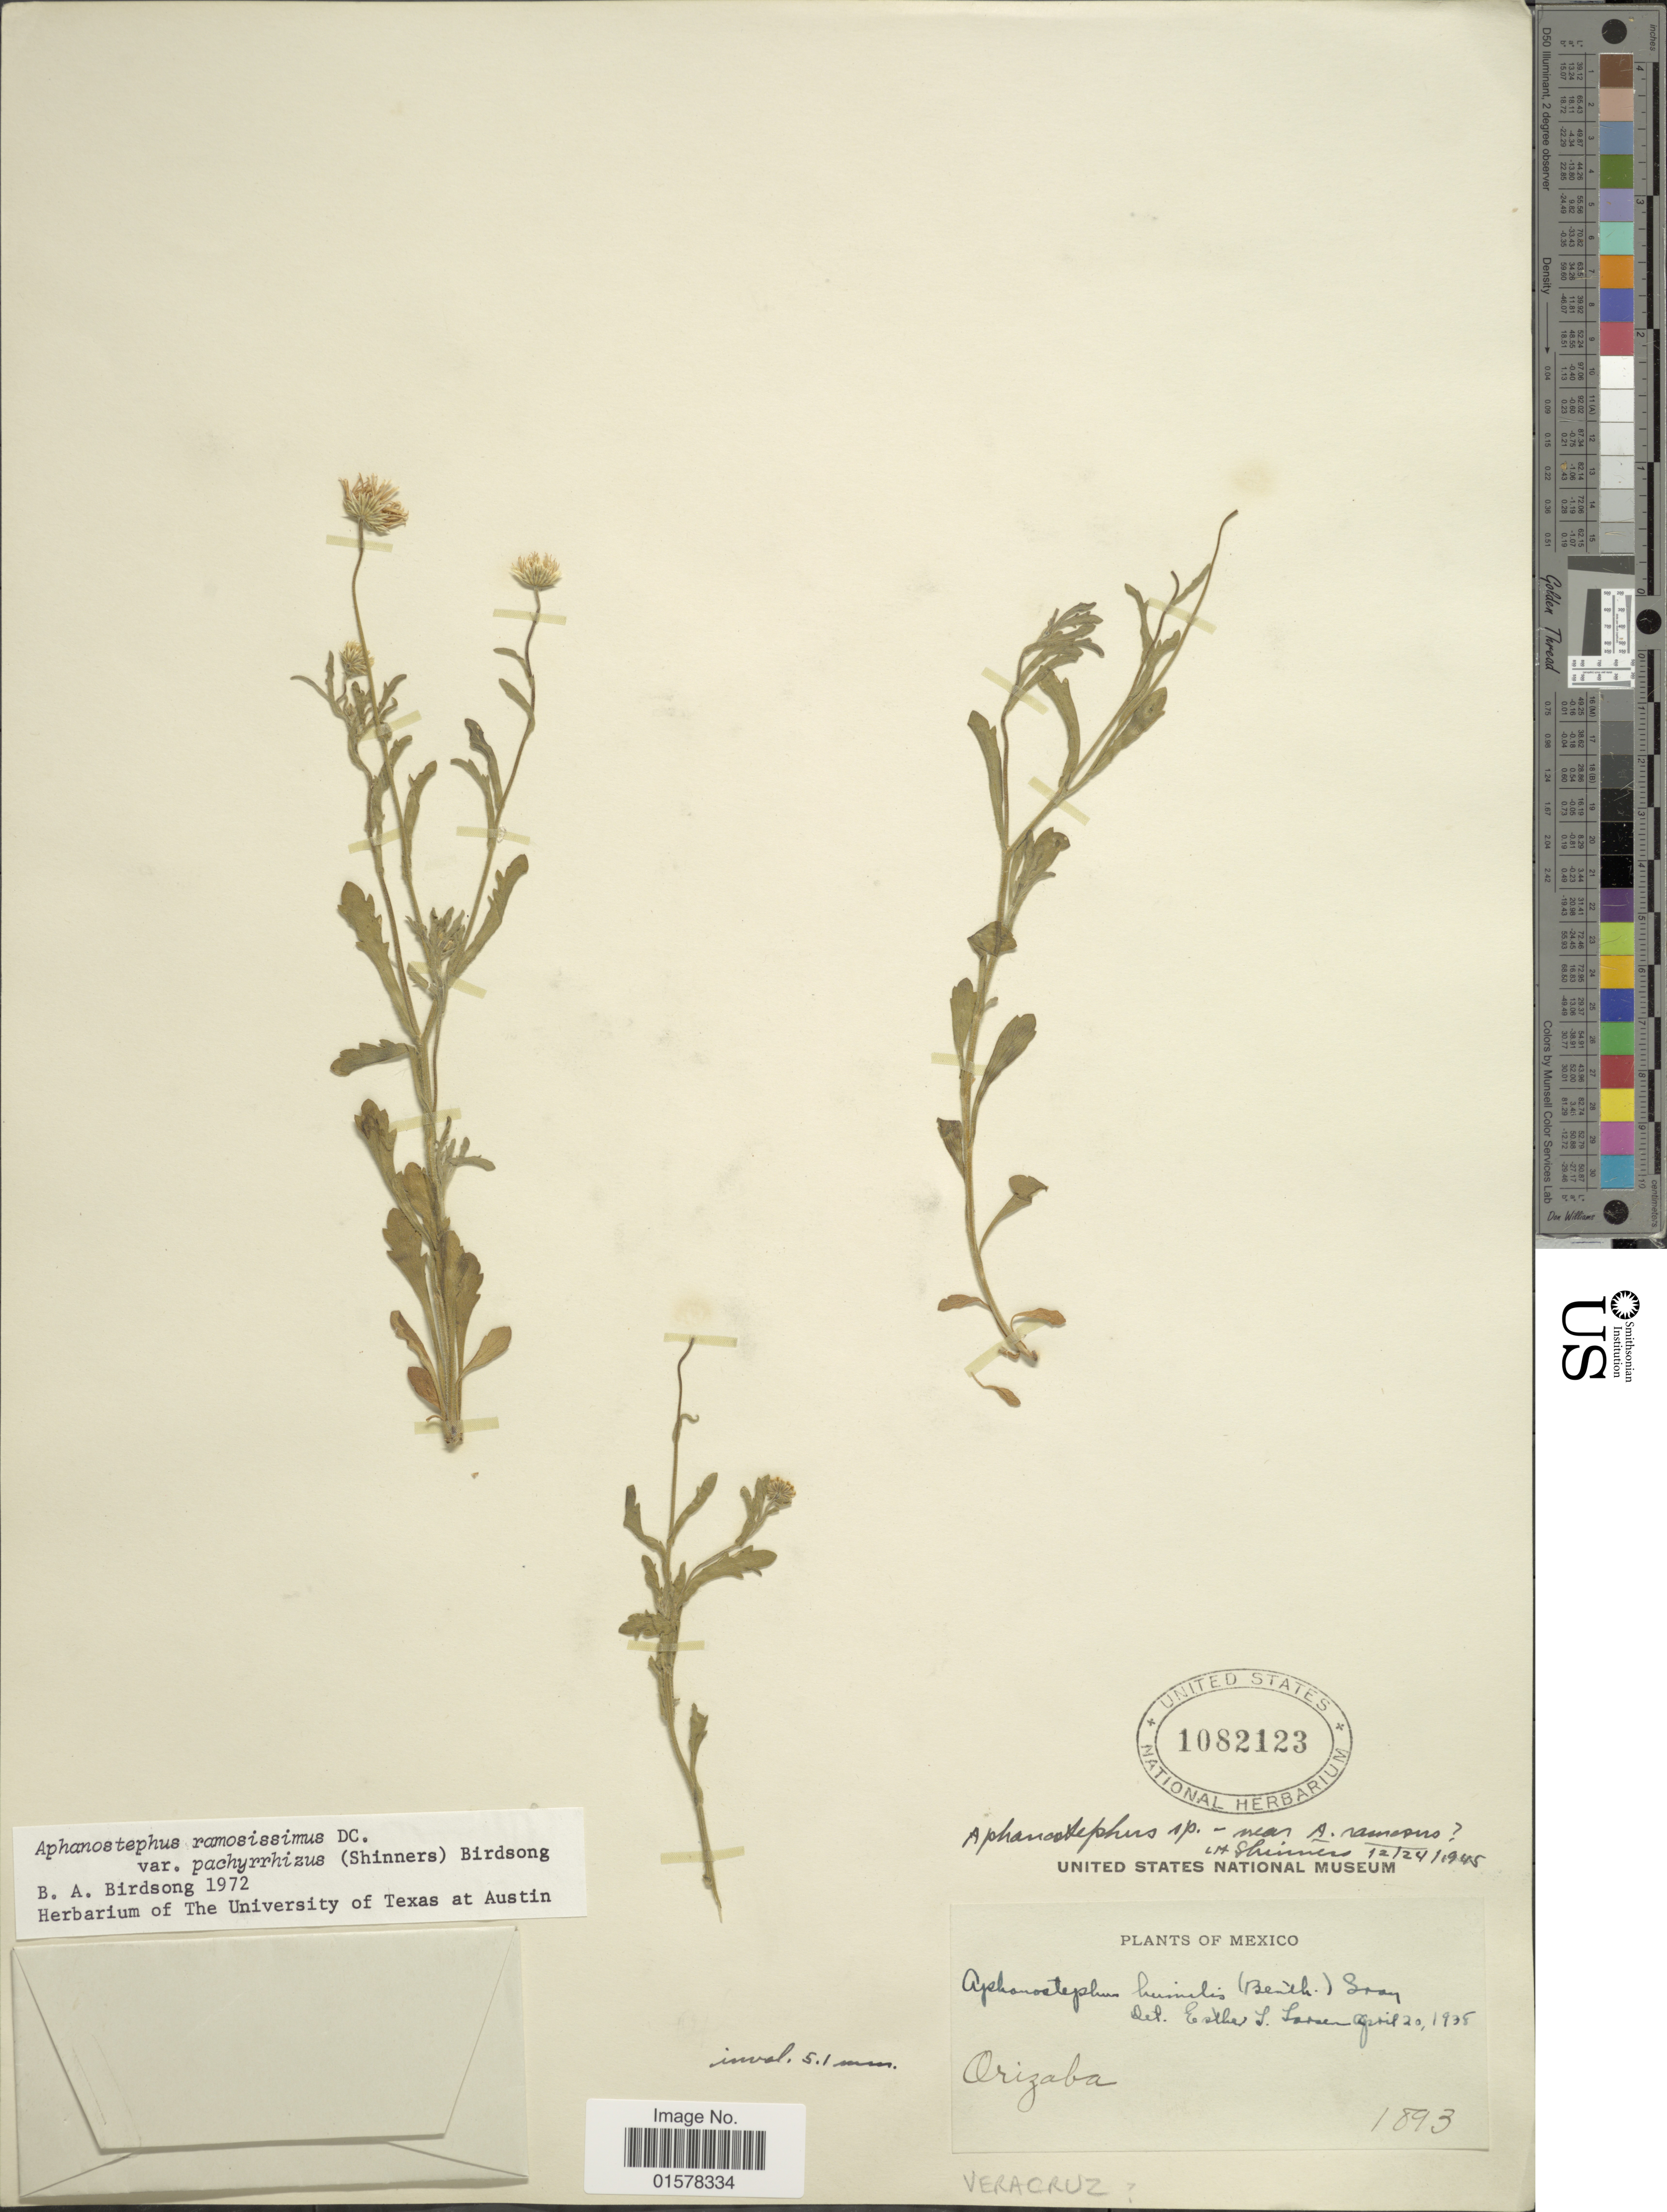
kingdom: Plantae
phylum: Tracheophyta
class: Magnoliopsida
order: Asterales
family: Asteraceae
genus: Aphanostephus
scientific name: Aphanostephus ramosissimus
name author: DC.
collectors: -. Orizaba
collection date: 1893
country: Mexico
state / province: México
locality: México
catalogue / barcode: US 1082123